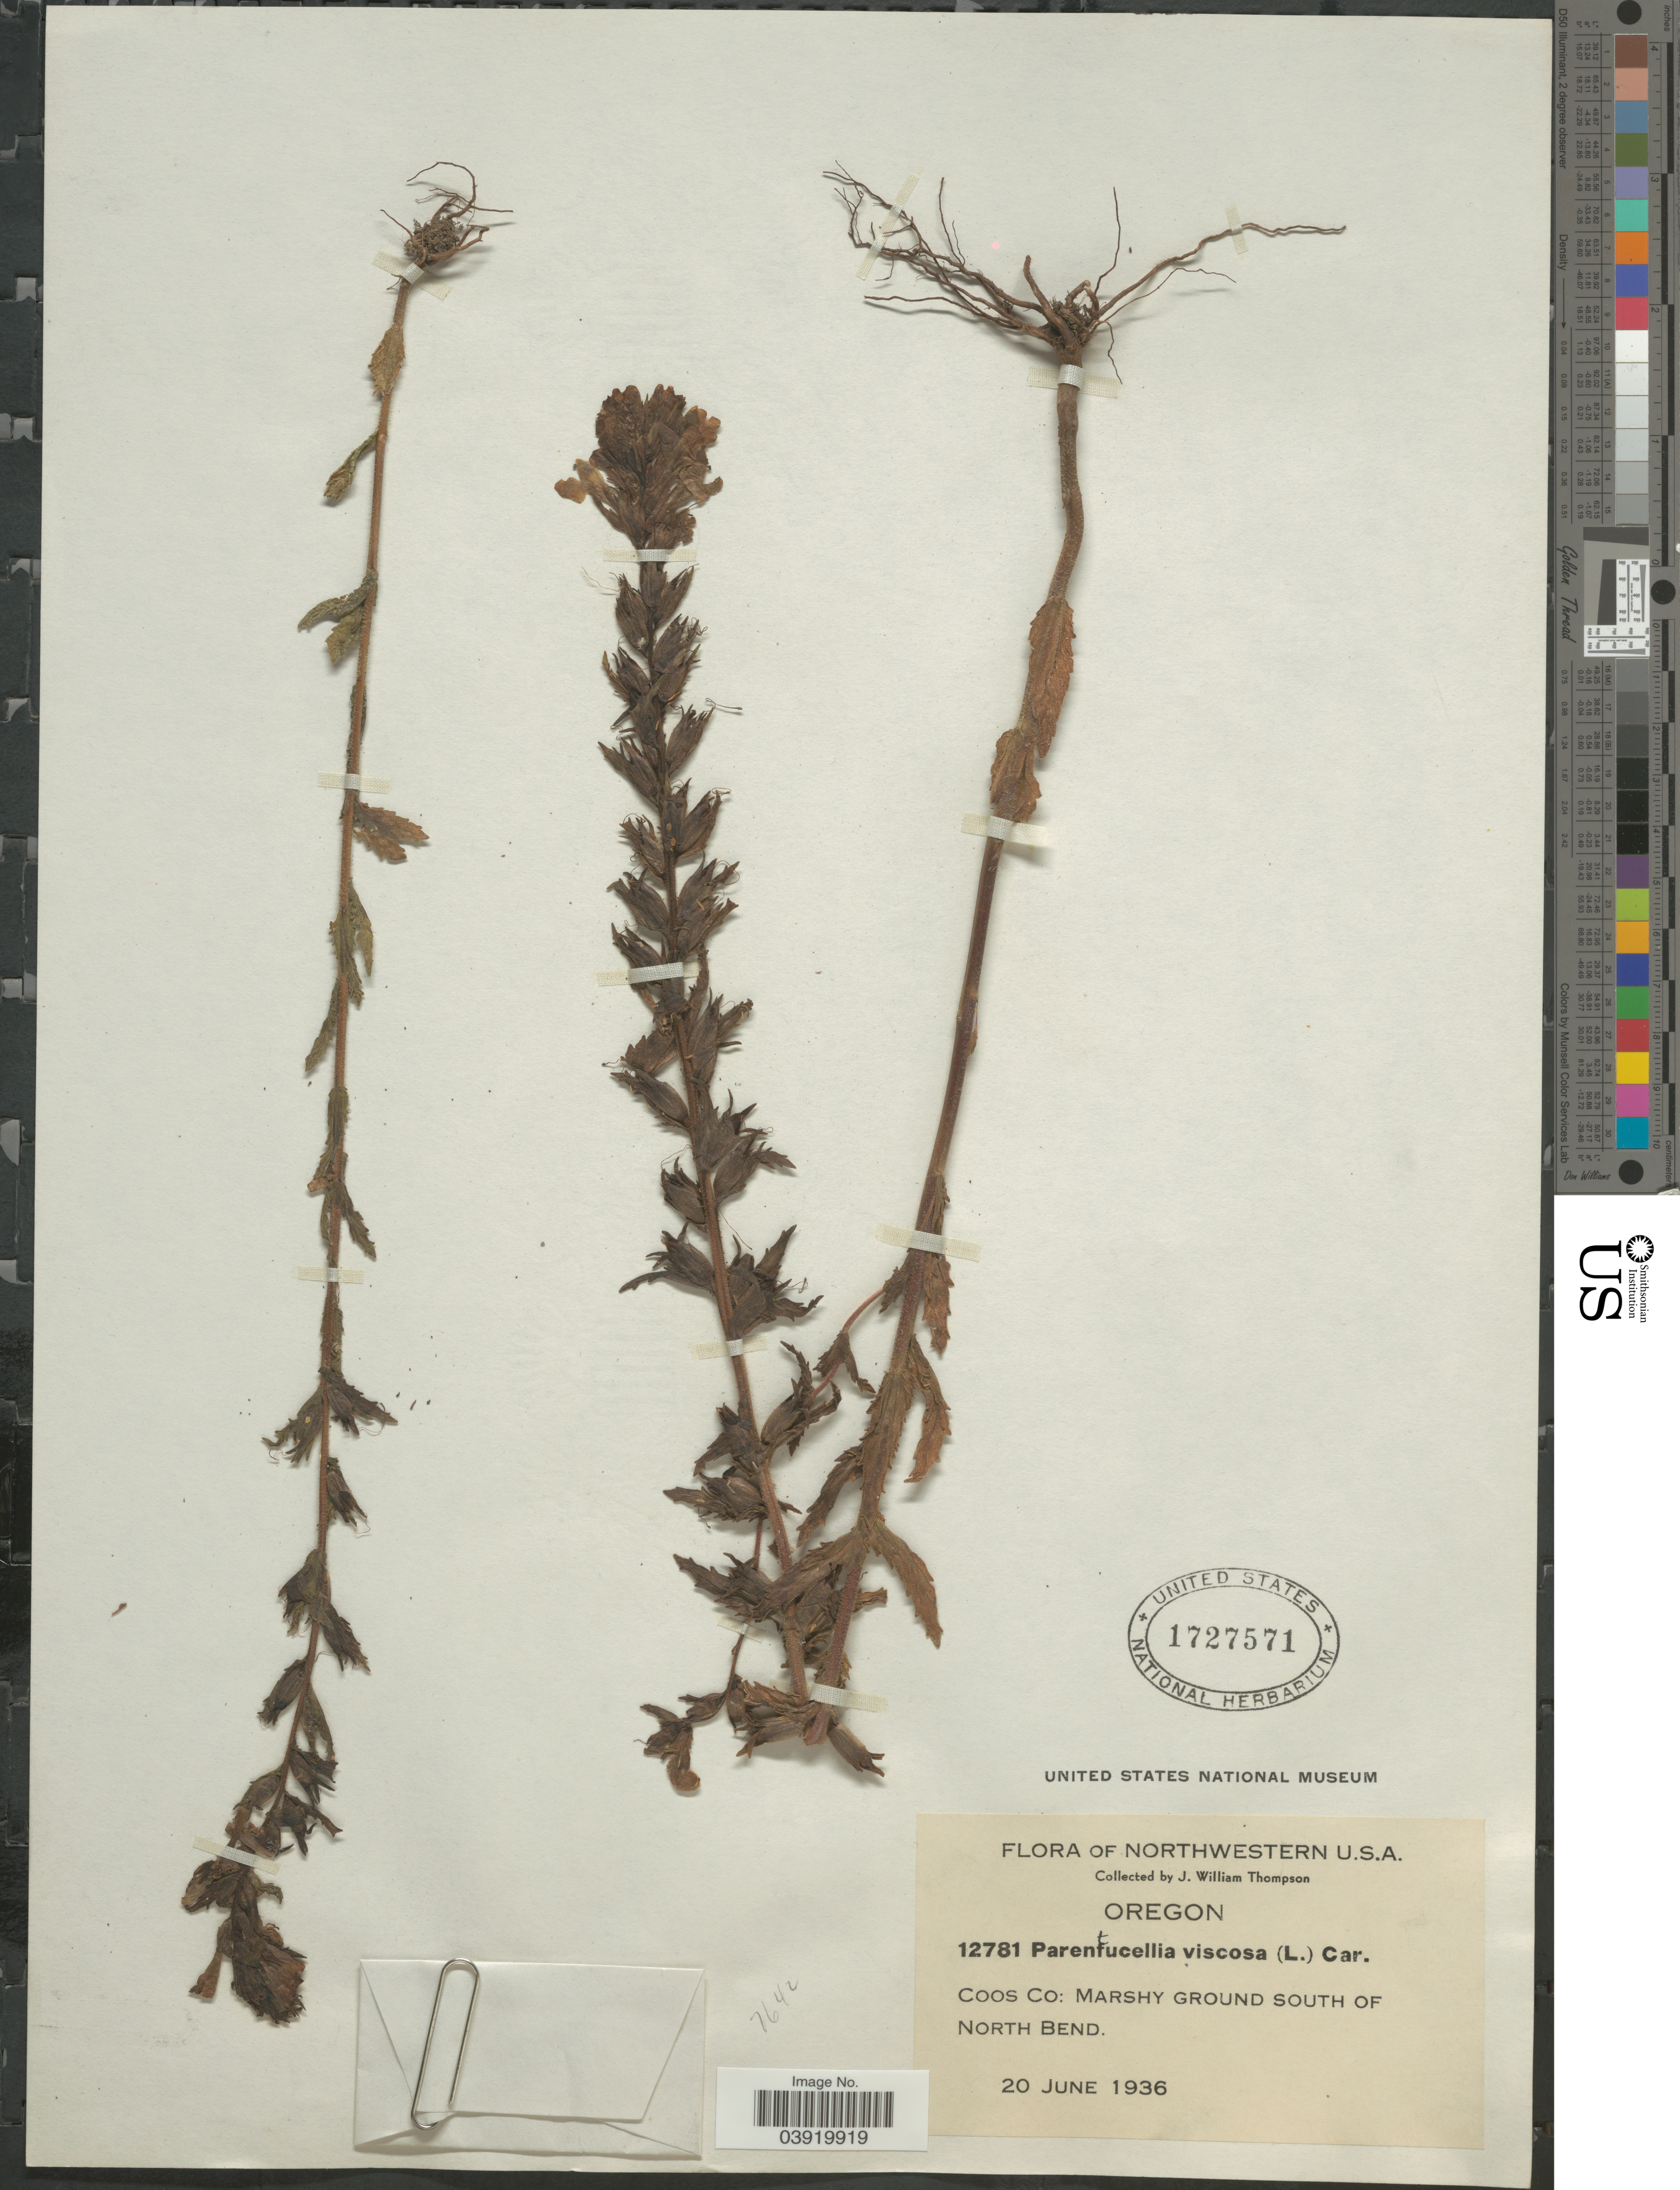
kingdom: Plantae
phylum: Tracheophyta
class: Magnoliopsida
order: Lamiales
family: Orobanchaceae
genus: Parentucellia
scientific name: Parentucellia viscosa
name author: (L.) Caruel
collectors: J. W. Thompson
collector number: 12781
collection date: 1936-06-20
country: United States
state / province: Oregon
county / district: Coos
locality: Coos Co: south of North Bend.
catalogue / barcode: US 1727571